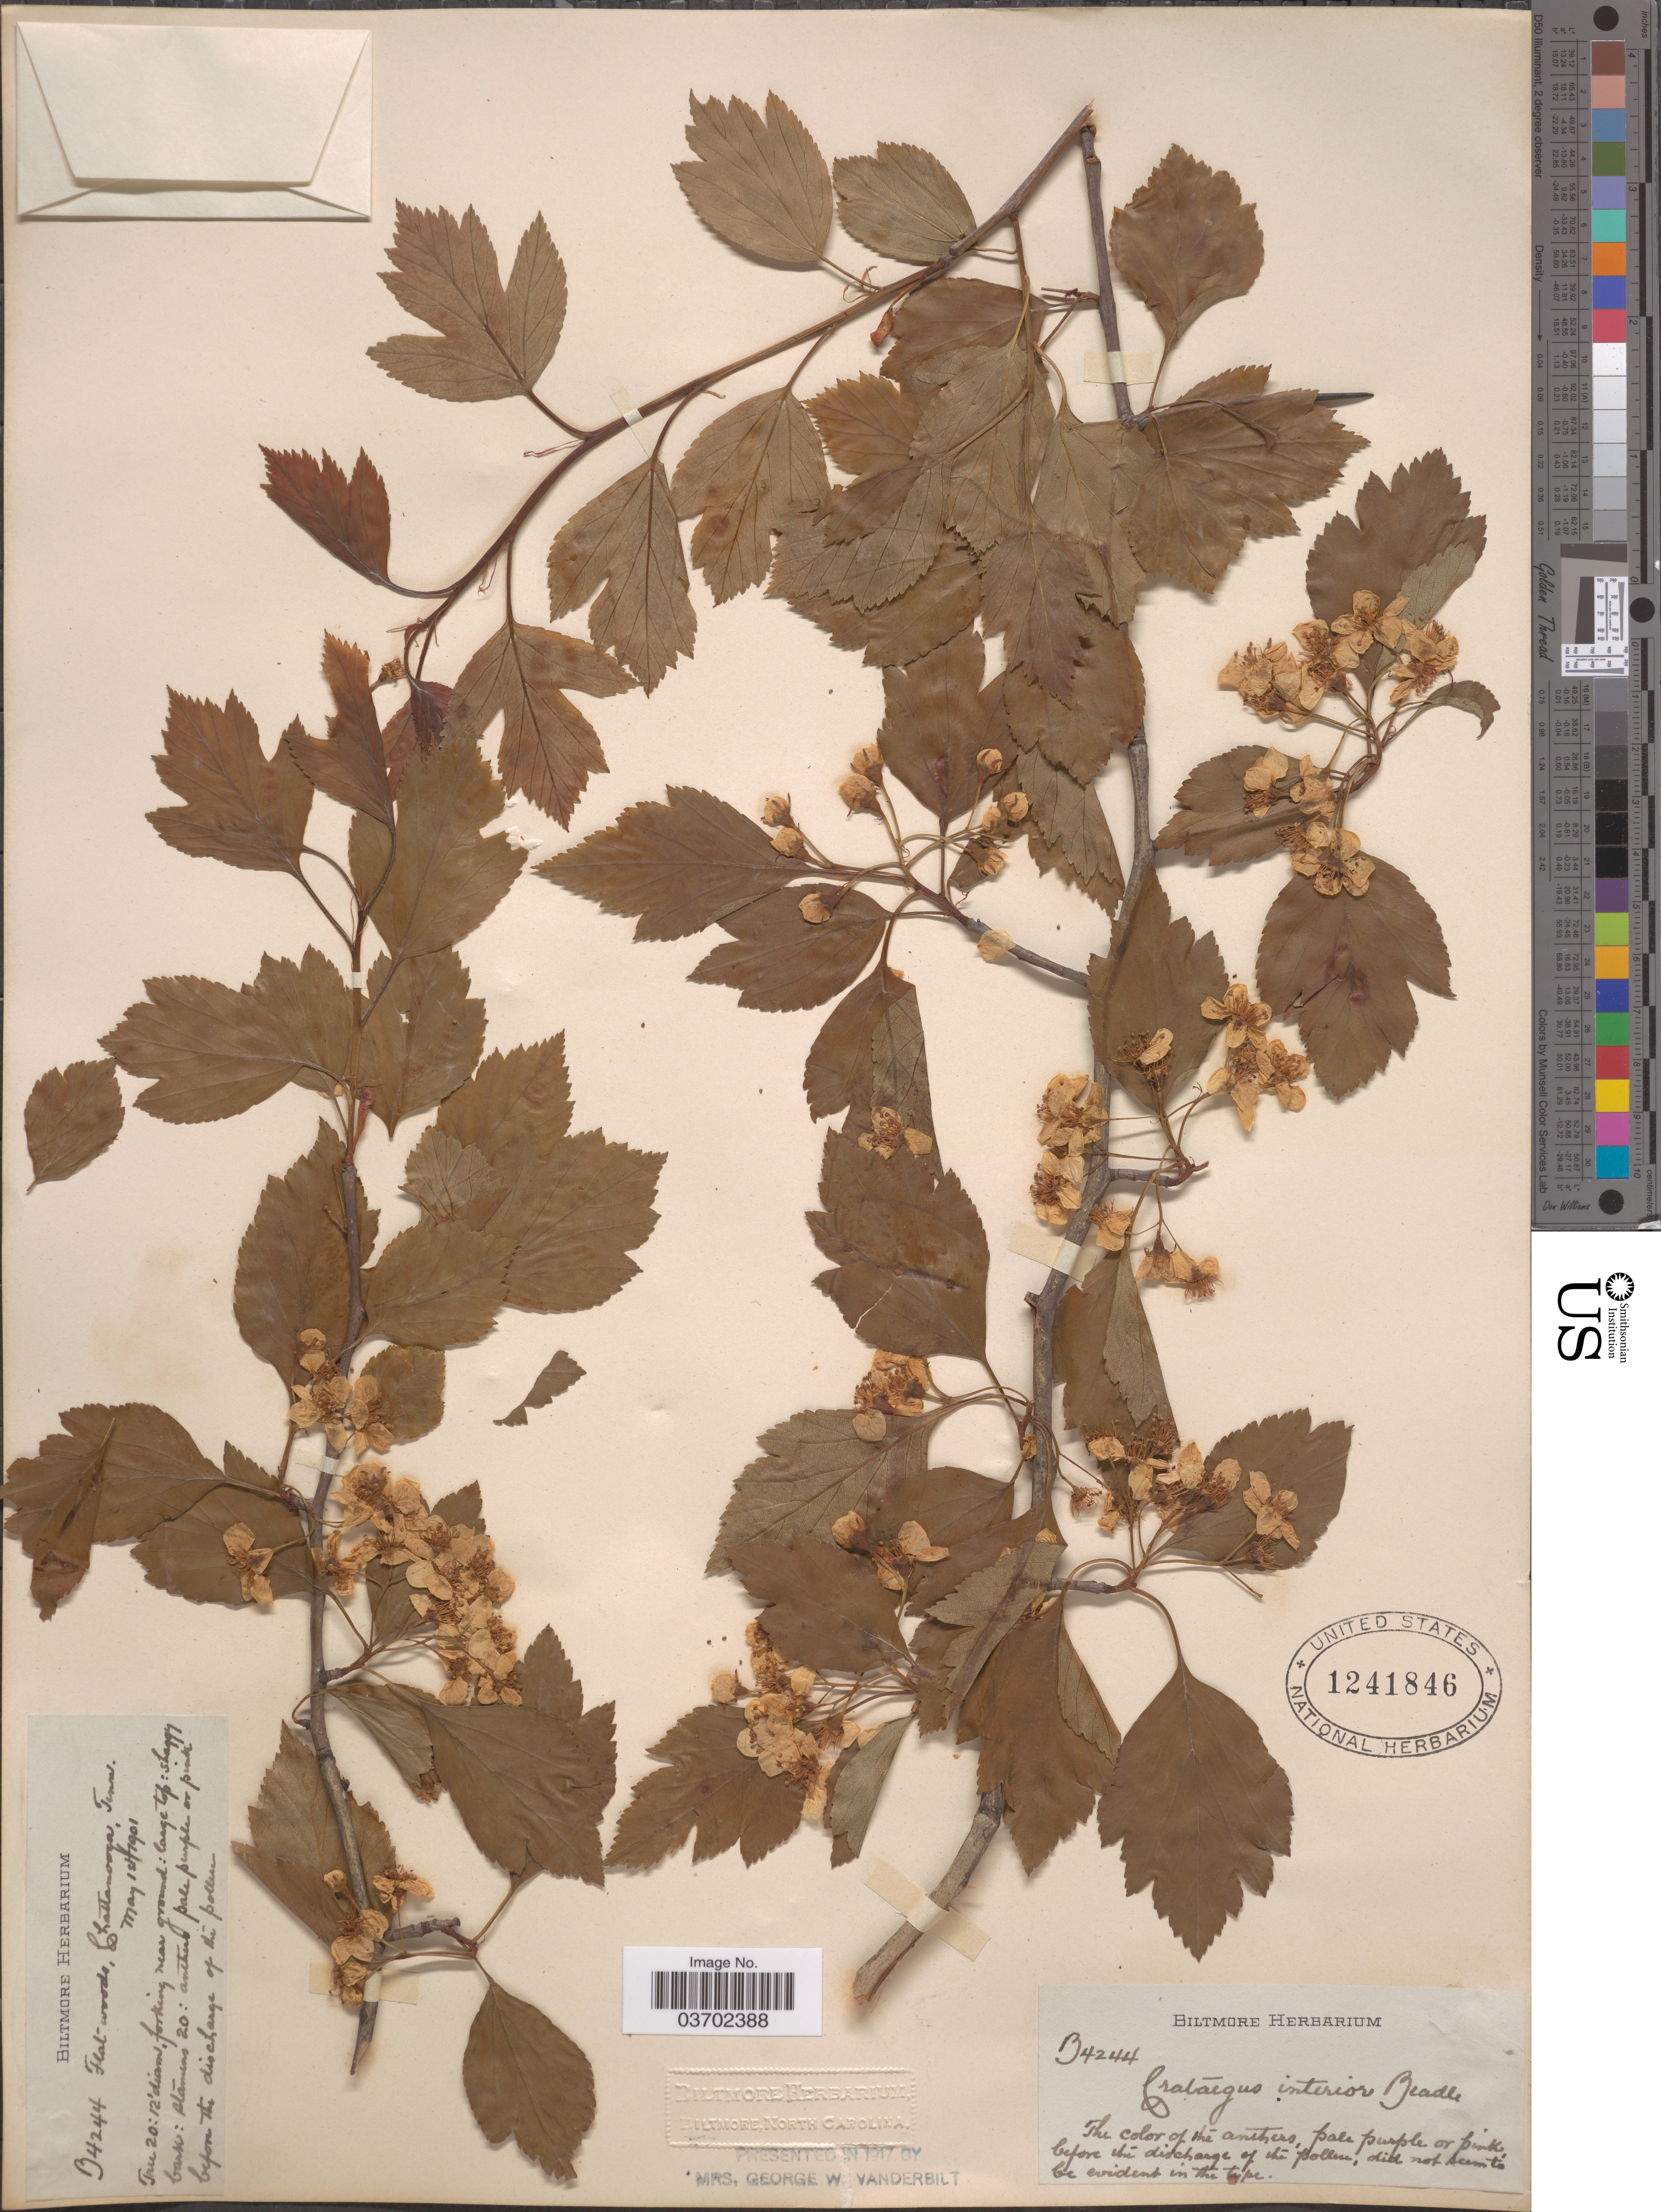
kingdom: Plantae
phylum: Tracheophyta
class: Magnoliopsida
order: Rosales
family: Rosaceae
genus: Crataegus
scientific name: Crataegus viridis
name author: L.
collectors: ex herb. Biltmore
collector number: B4244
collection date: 1901-05-01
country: United States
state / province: Tennessee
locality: Chattanooga.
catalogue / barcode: US 1241846